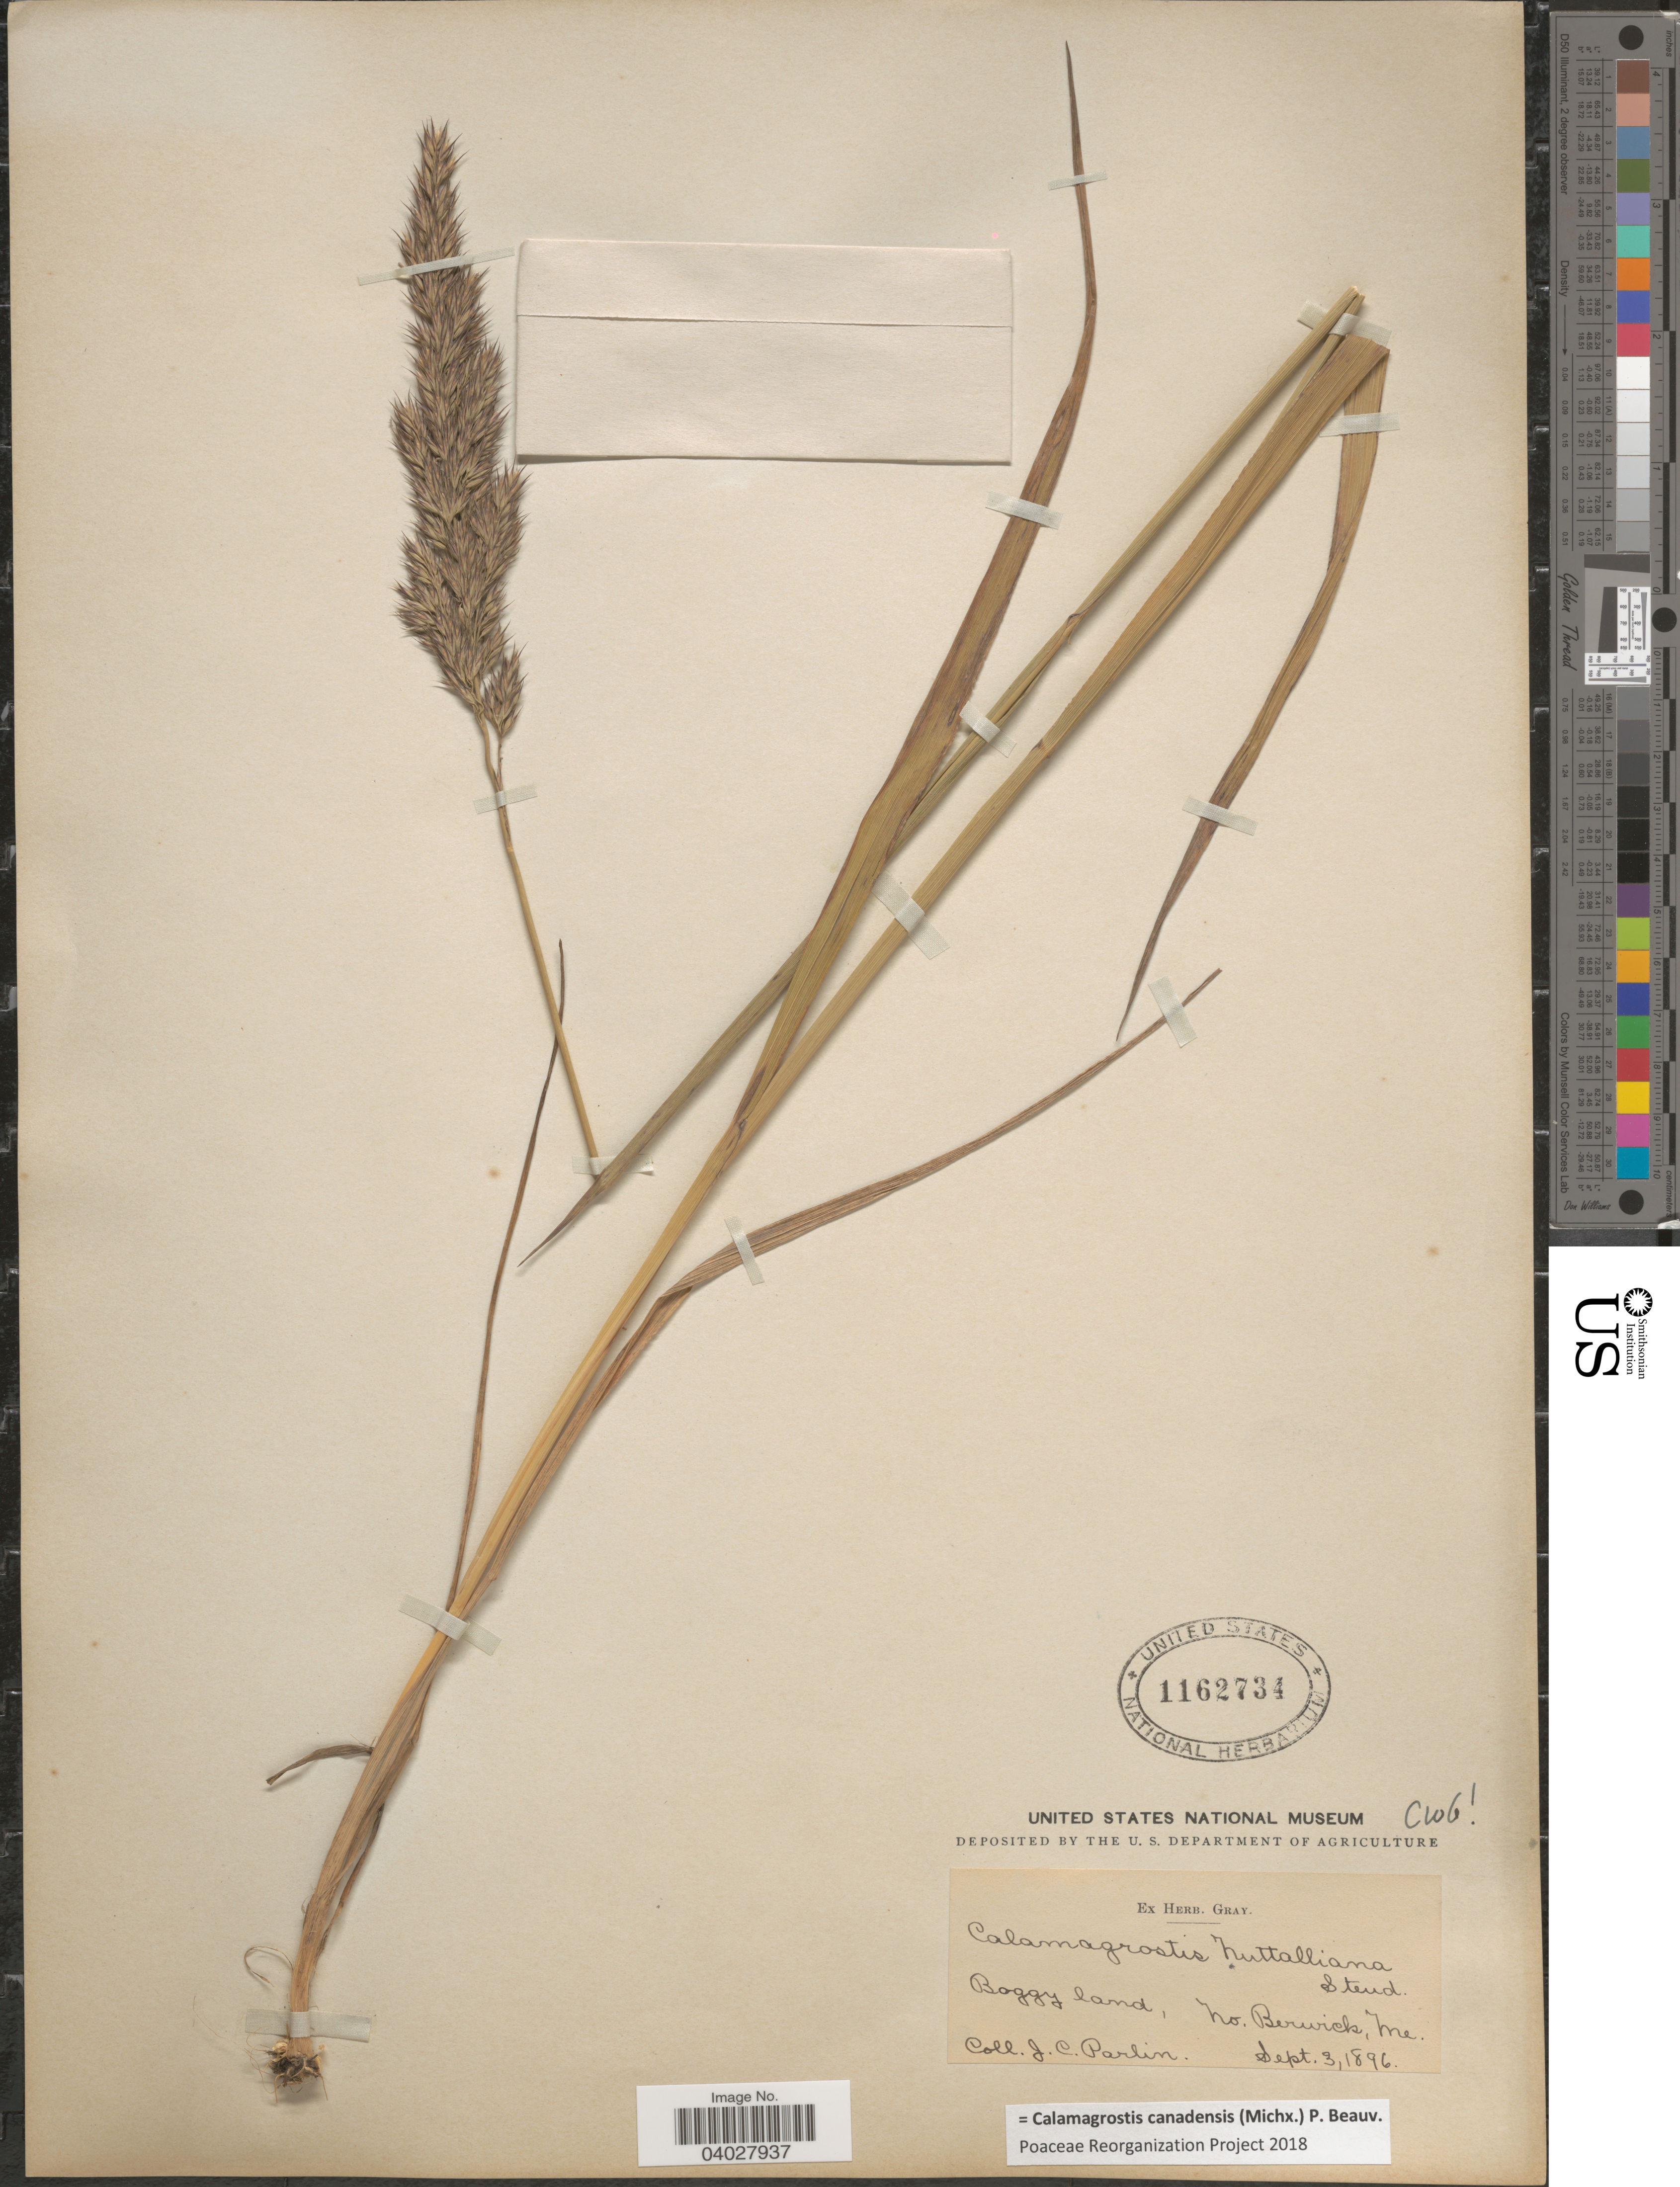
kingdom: Plantae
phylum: Tracheophyta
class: Liliopsida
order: Poales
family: Poaceae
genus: Calamagrostis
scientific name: Calamagrostis canadensis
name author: (Michx.) P. Beauv.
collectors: J. Parlin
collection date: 1896-09-03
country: United States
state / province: Maine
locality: Boggy land, No. Berwick.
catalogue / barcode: US 1162734